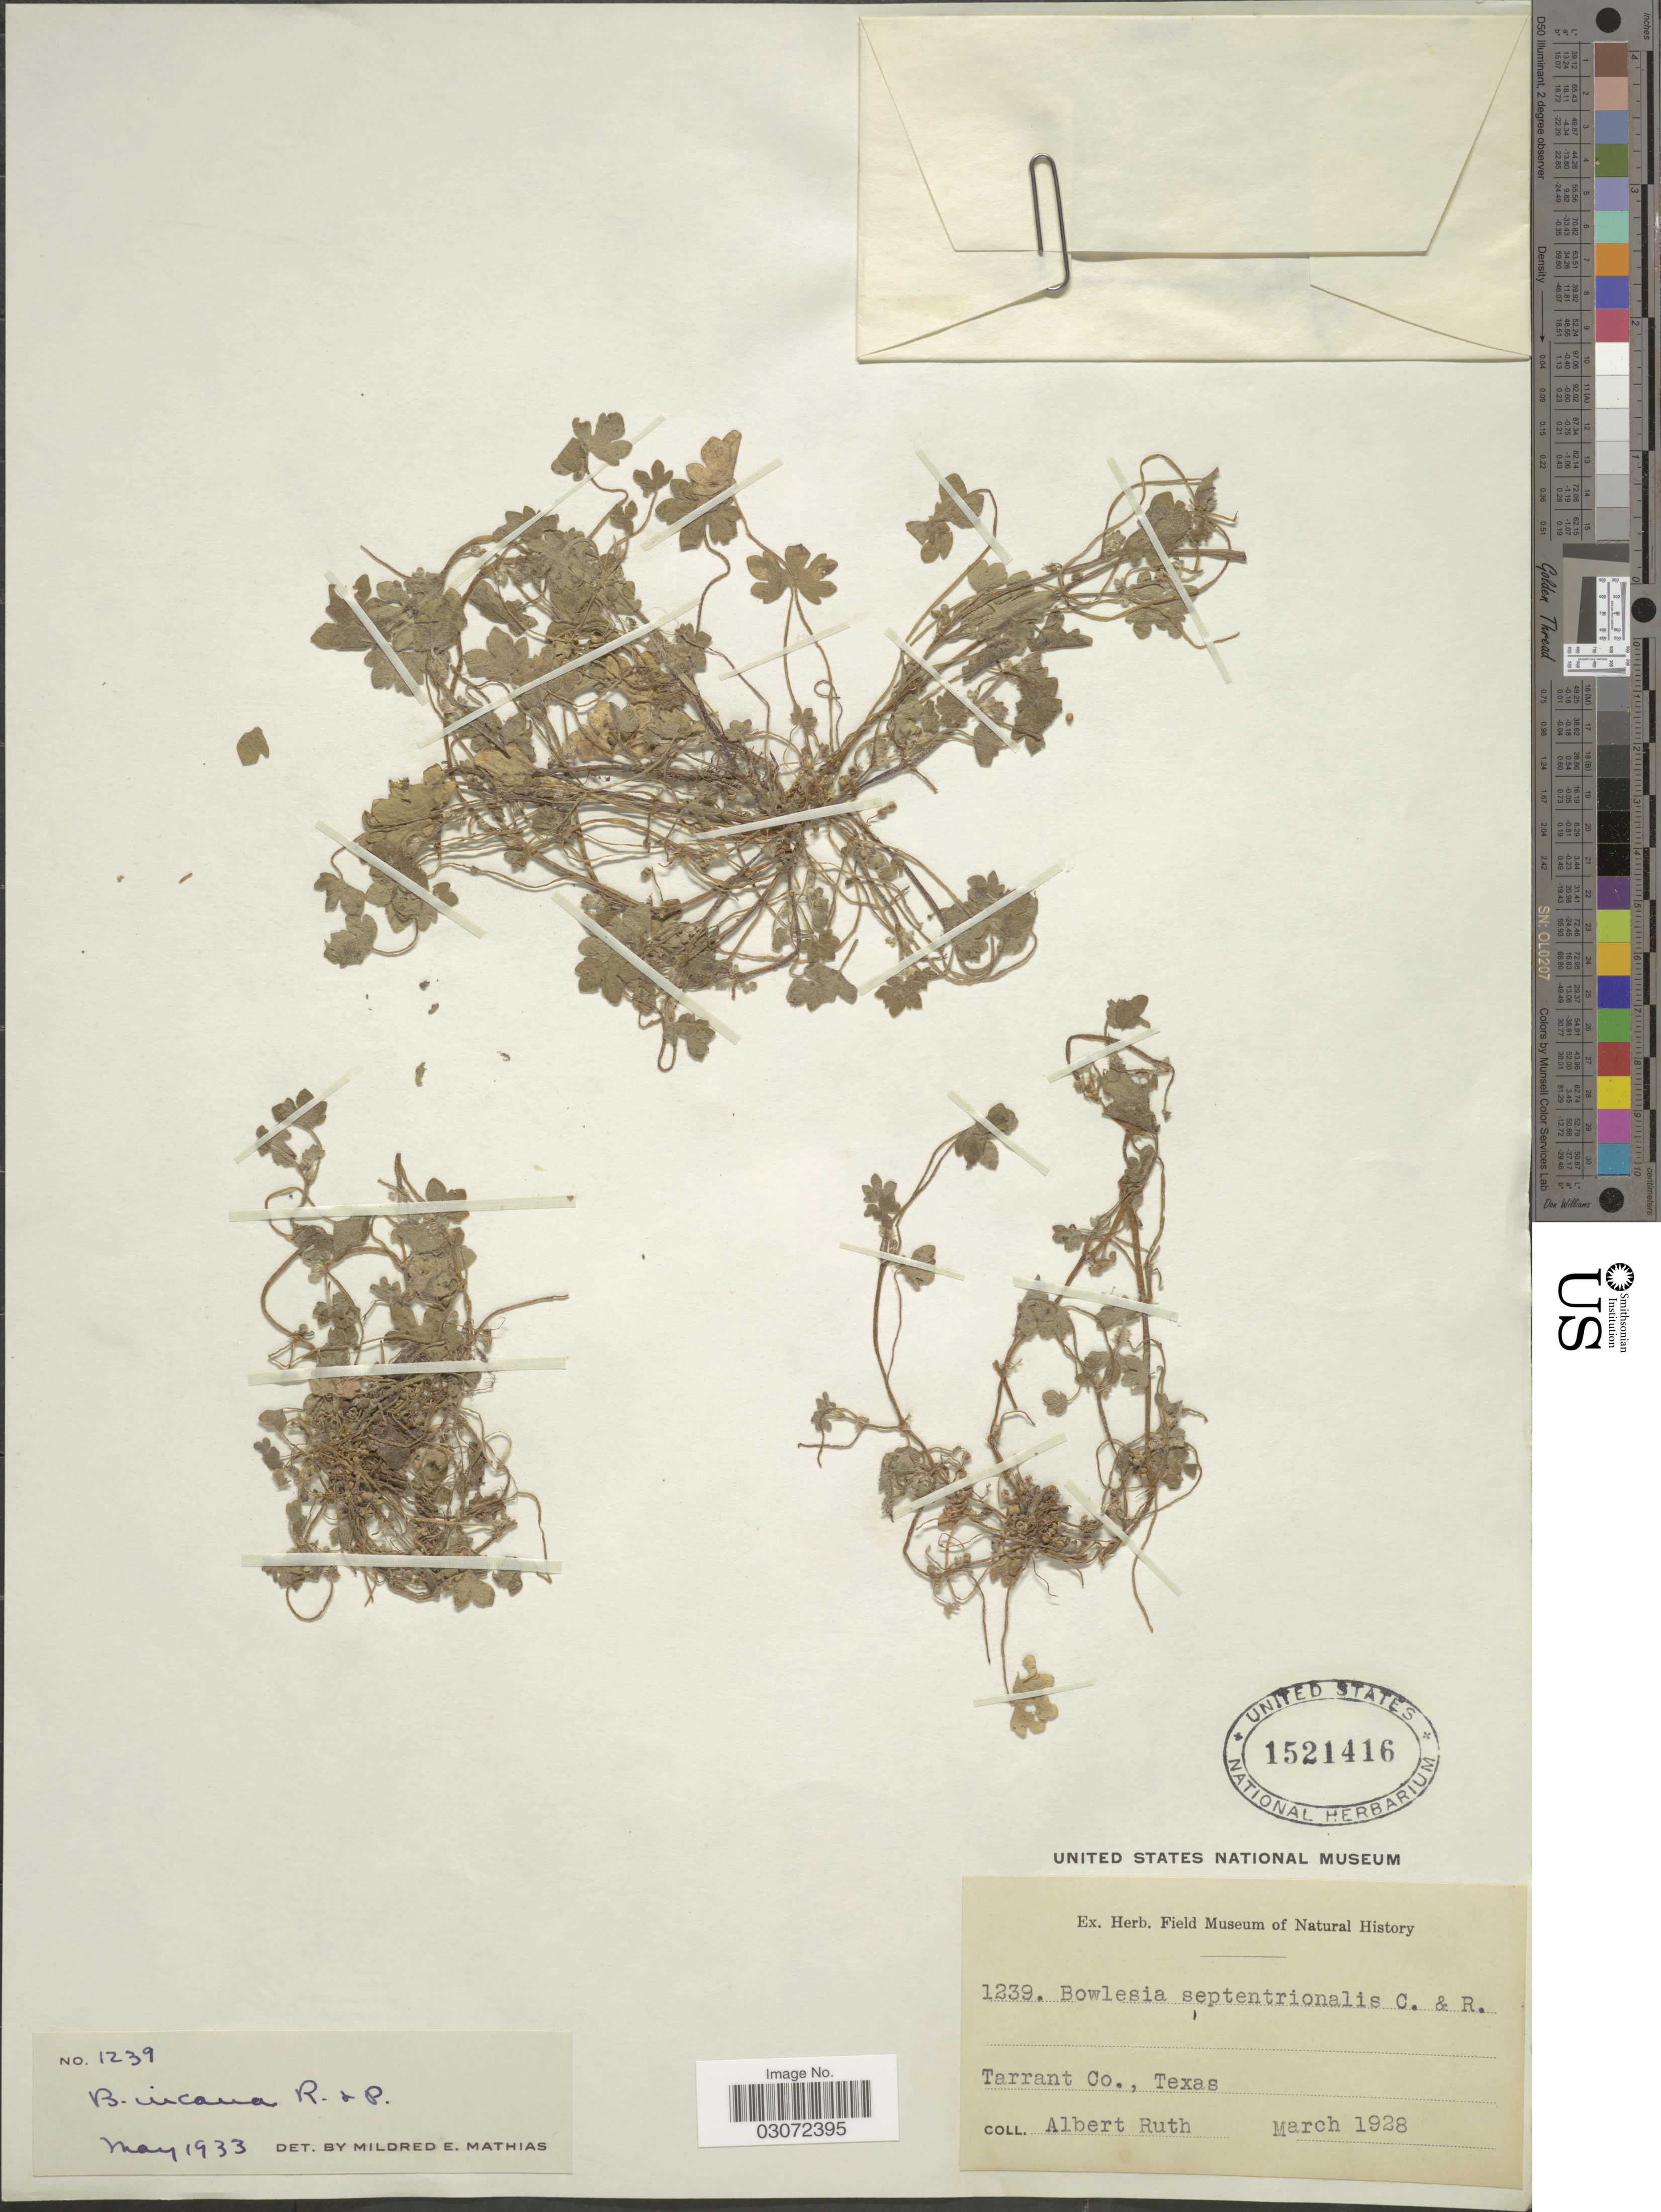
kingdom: Plantae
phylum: Tracheophyta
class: Magnoliopsida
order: Apiales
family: Apiaceae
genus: Bowlesia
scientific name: Bowlesia incana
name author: Ruiz & Pav.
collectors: A. Ruth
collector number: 1239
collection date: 1928-03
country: United States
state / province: Texas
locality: Tarrant Co.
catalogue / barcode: US 1521416